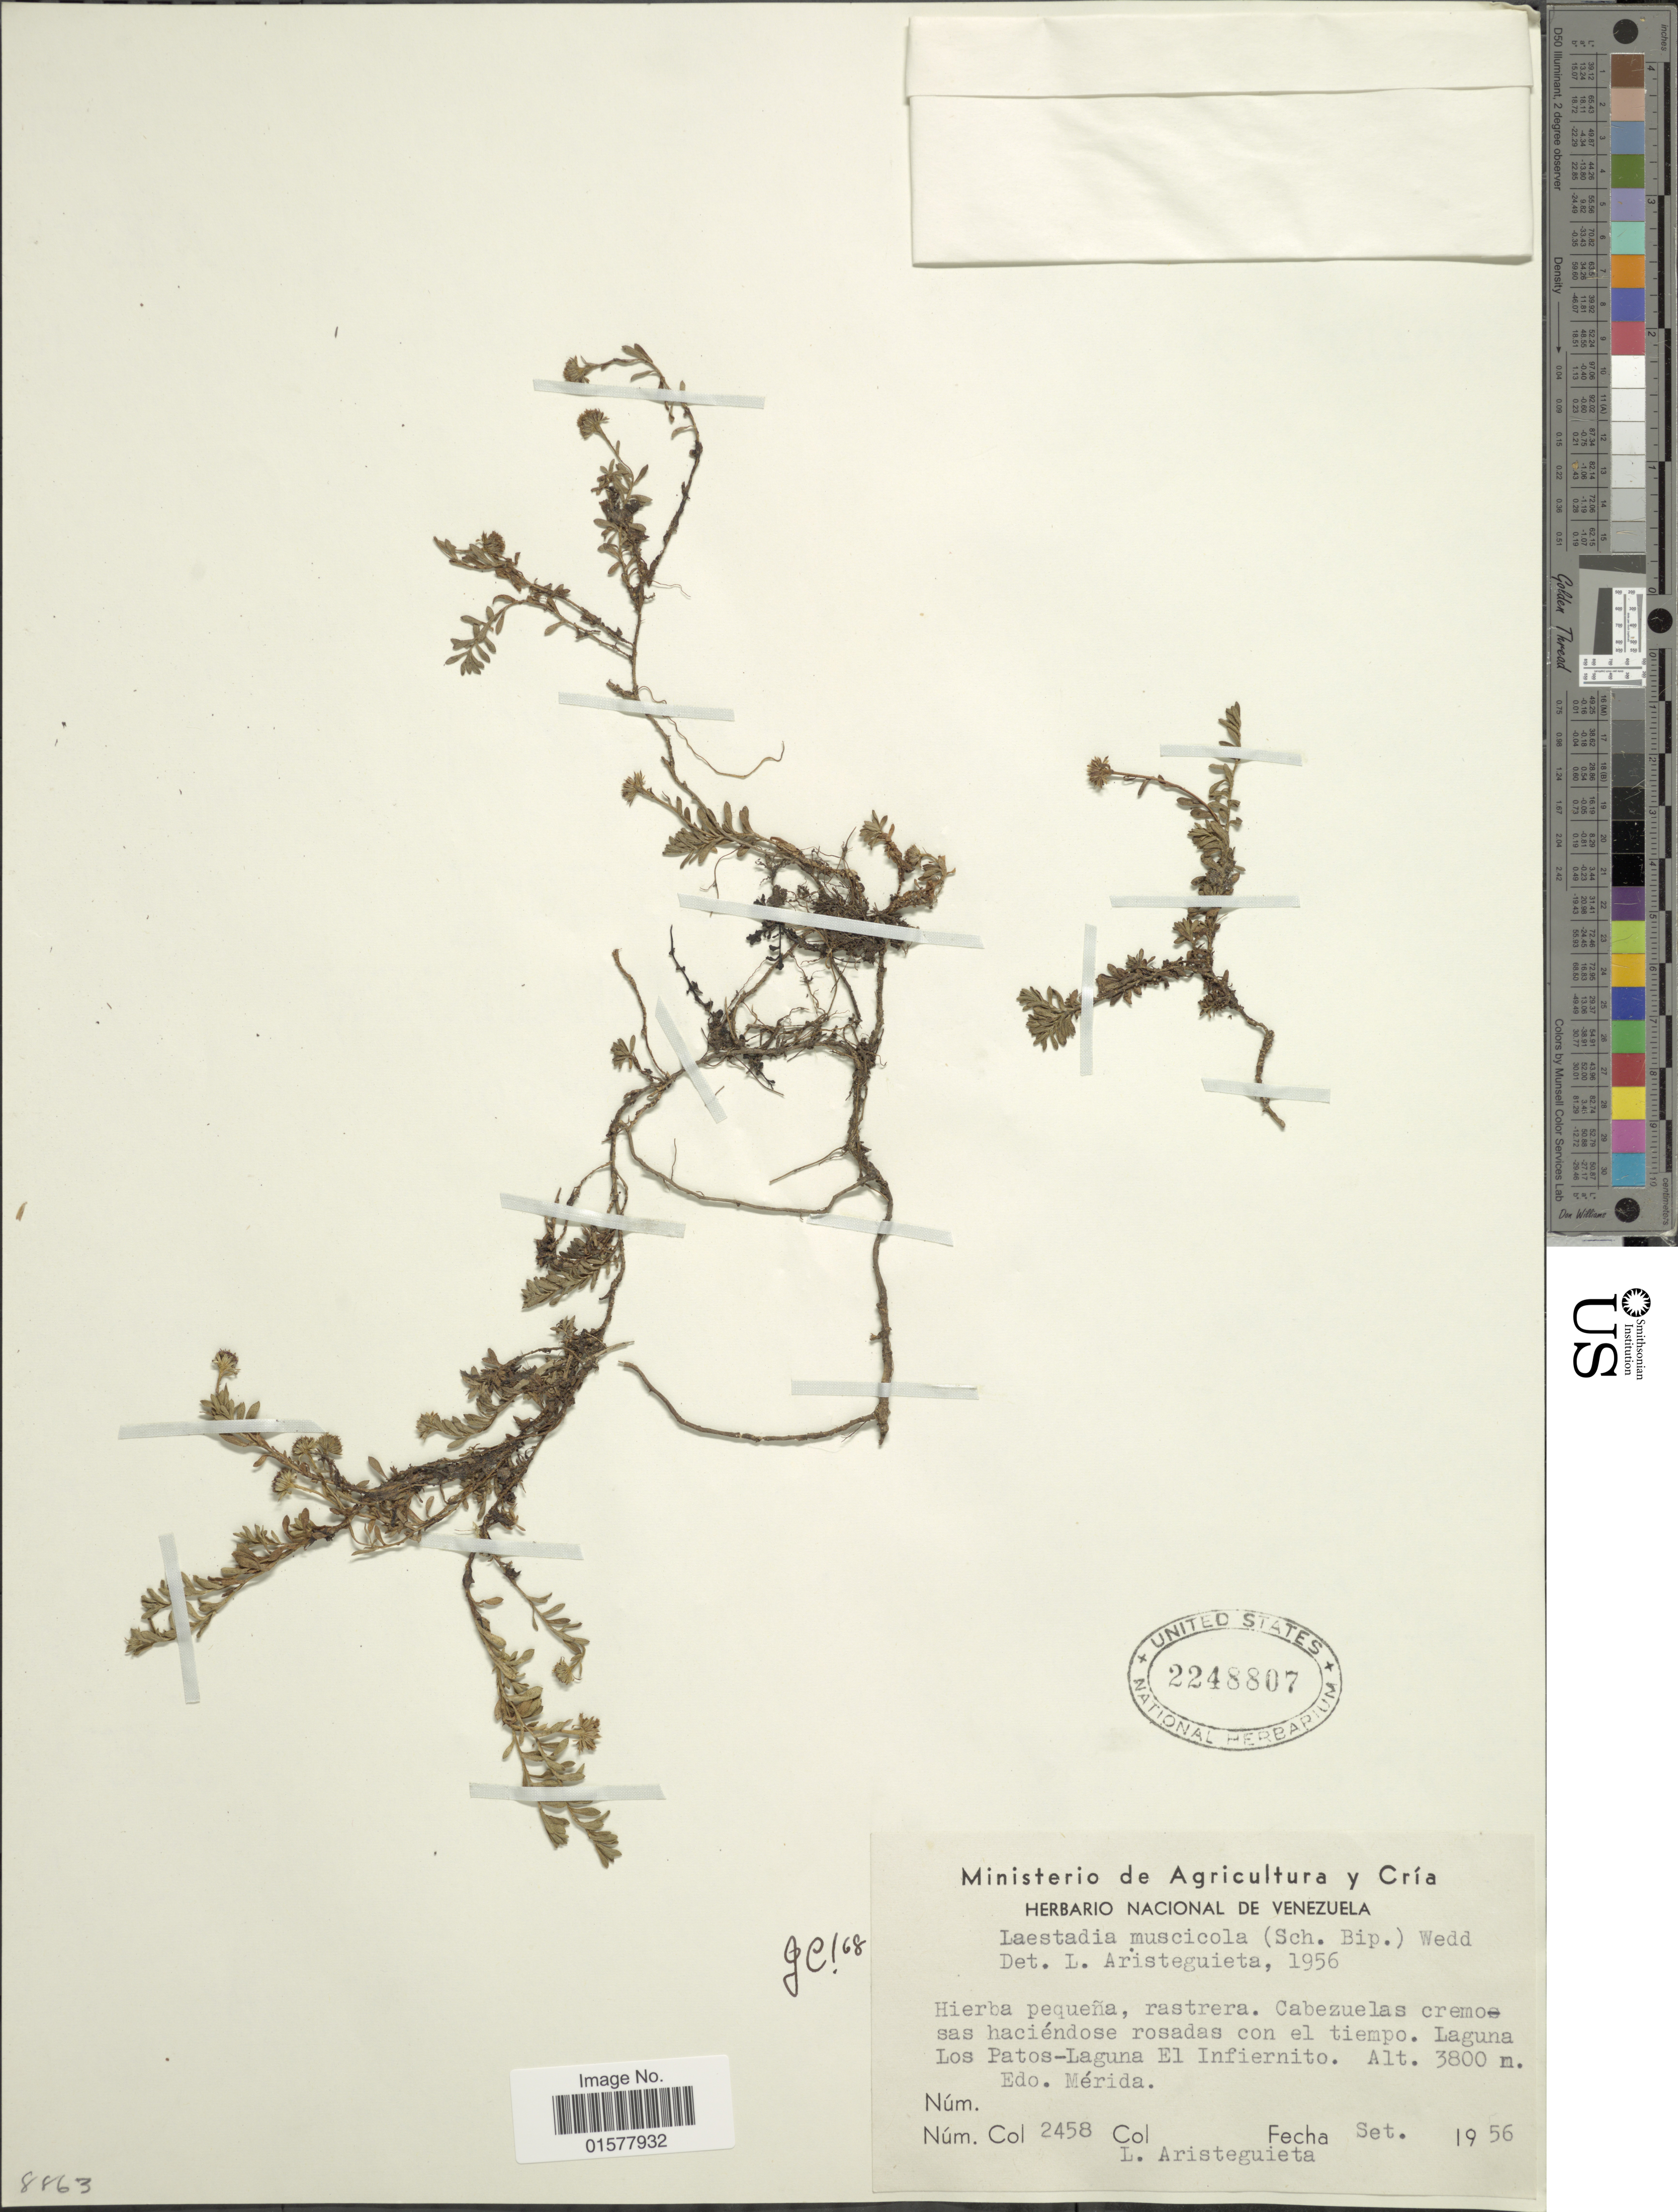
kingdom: Plantae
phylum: Tracheophyta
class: Magnoliopsida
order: Asterales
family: Asteraceae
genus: Laestadia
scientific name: Laestadia muscicola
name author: Wedd.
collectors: L. Aristeguieta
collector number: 2458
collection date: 1956-09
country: Venezuela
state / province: Mérida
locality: Laguna Los Patos-Laguna El Infiernito, Edo Merida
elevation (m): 3800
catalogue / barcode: US 2248807